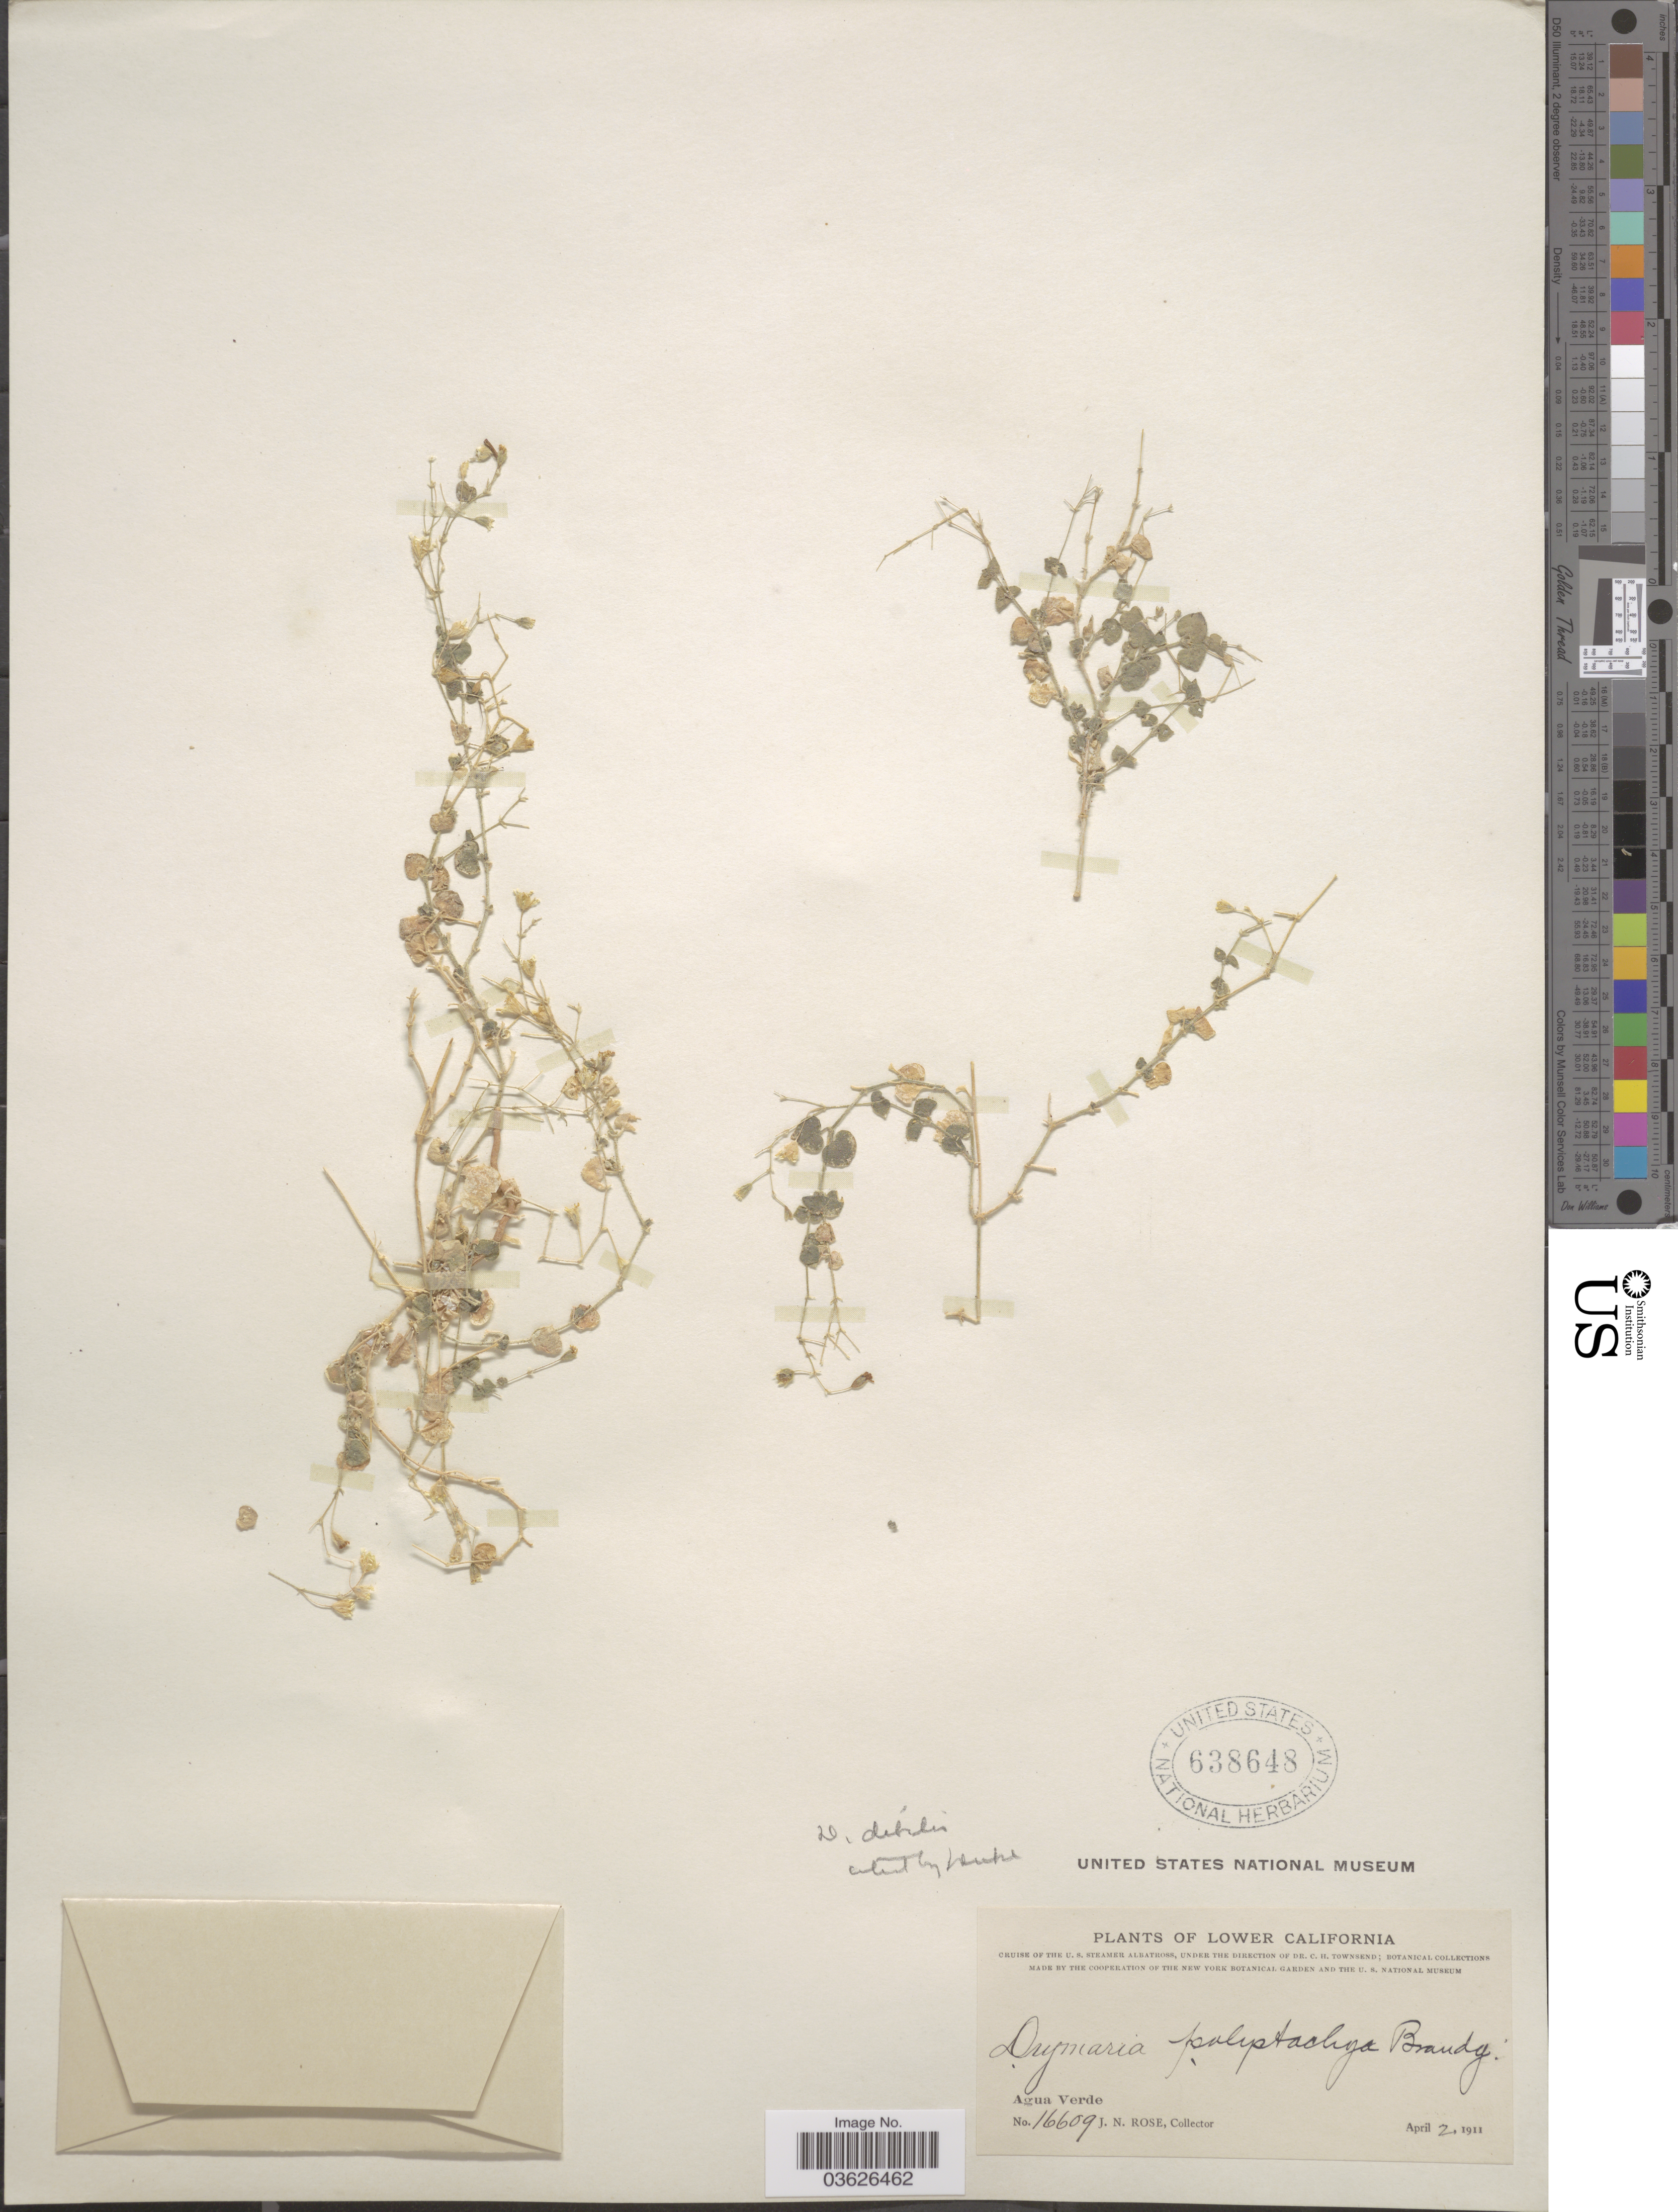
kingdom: Plantae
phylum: Tracheophyta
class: Magnoliopsida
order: Caryophyllales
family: Caryophyllaceae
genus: Drymaria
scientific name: Drymaria debilis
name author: Brandegee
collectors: J. N. Rose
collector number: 16609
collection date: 1911-04-02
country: Mexico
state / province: Baja California Sur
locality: Lower California. Agua Verde.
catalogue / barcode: US 638648